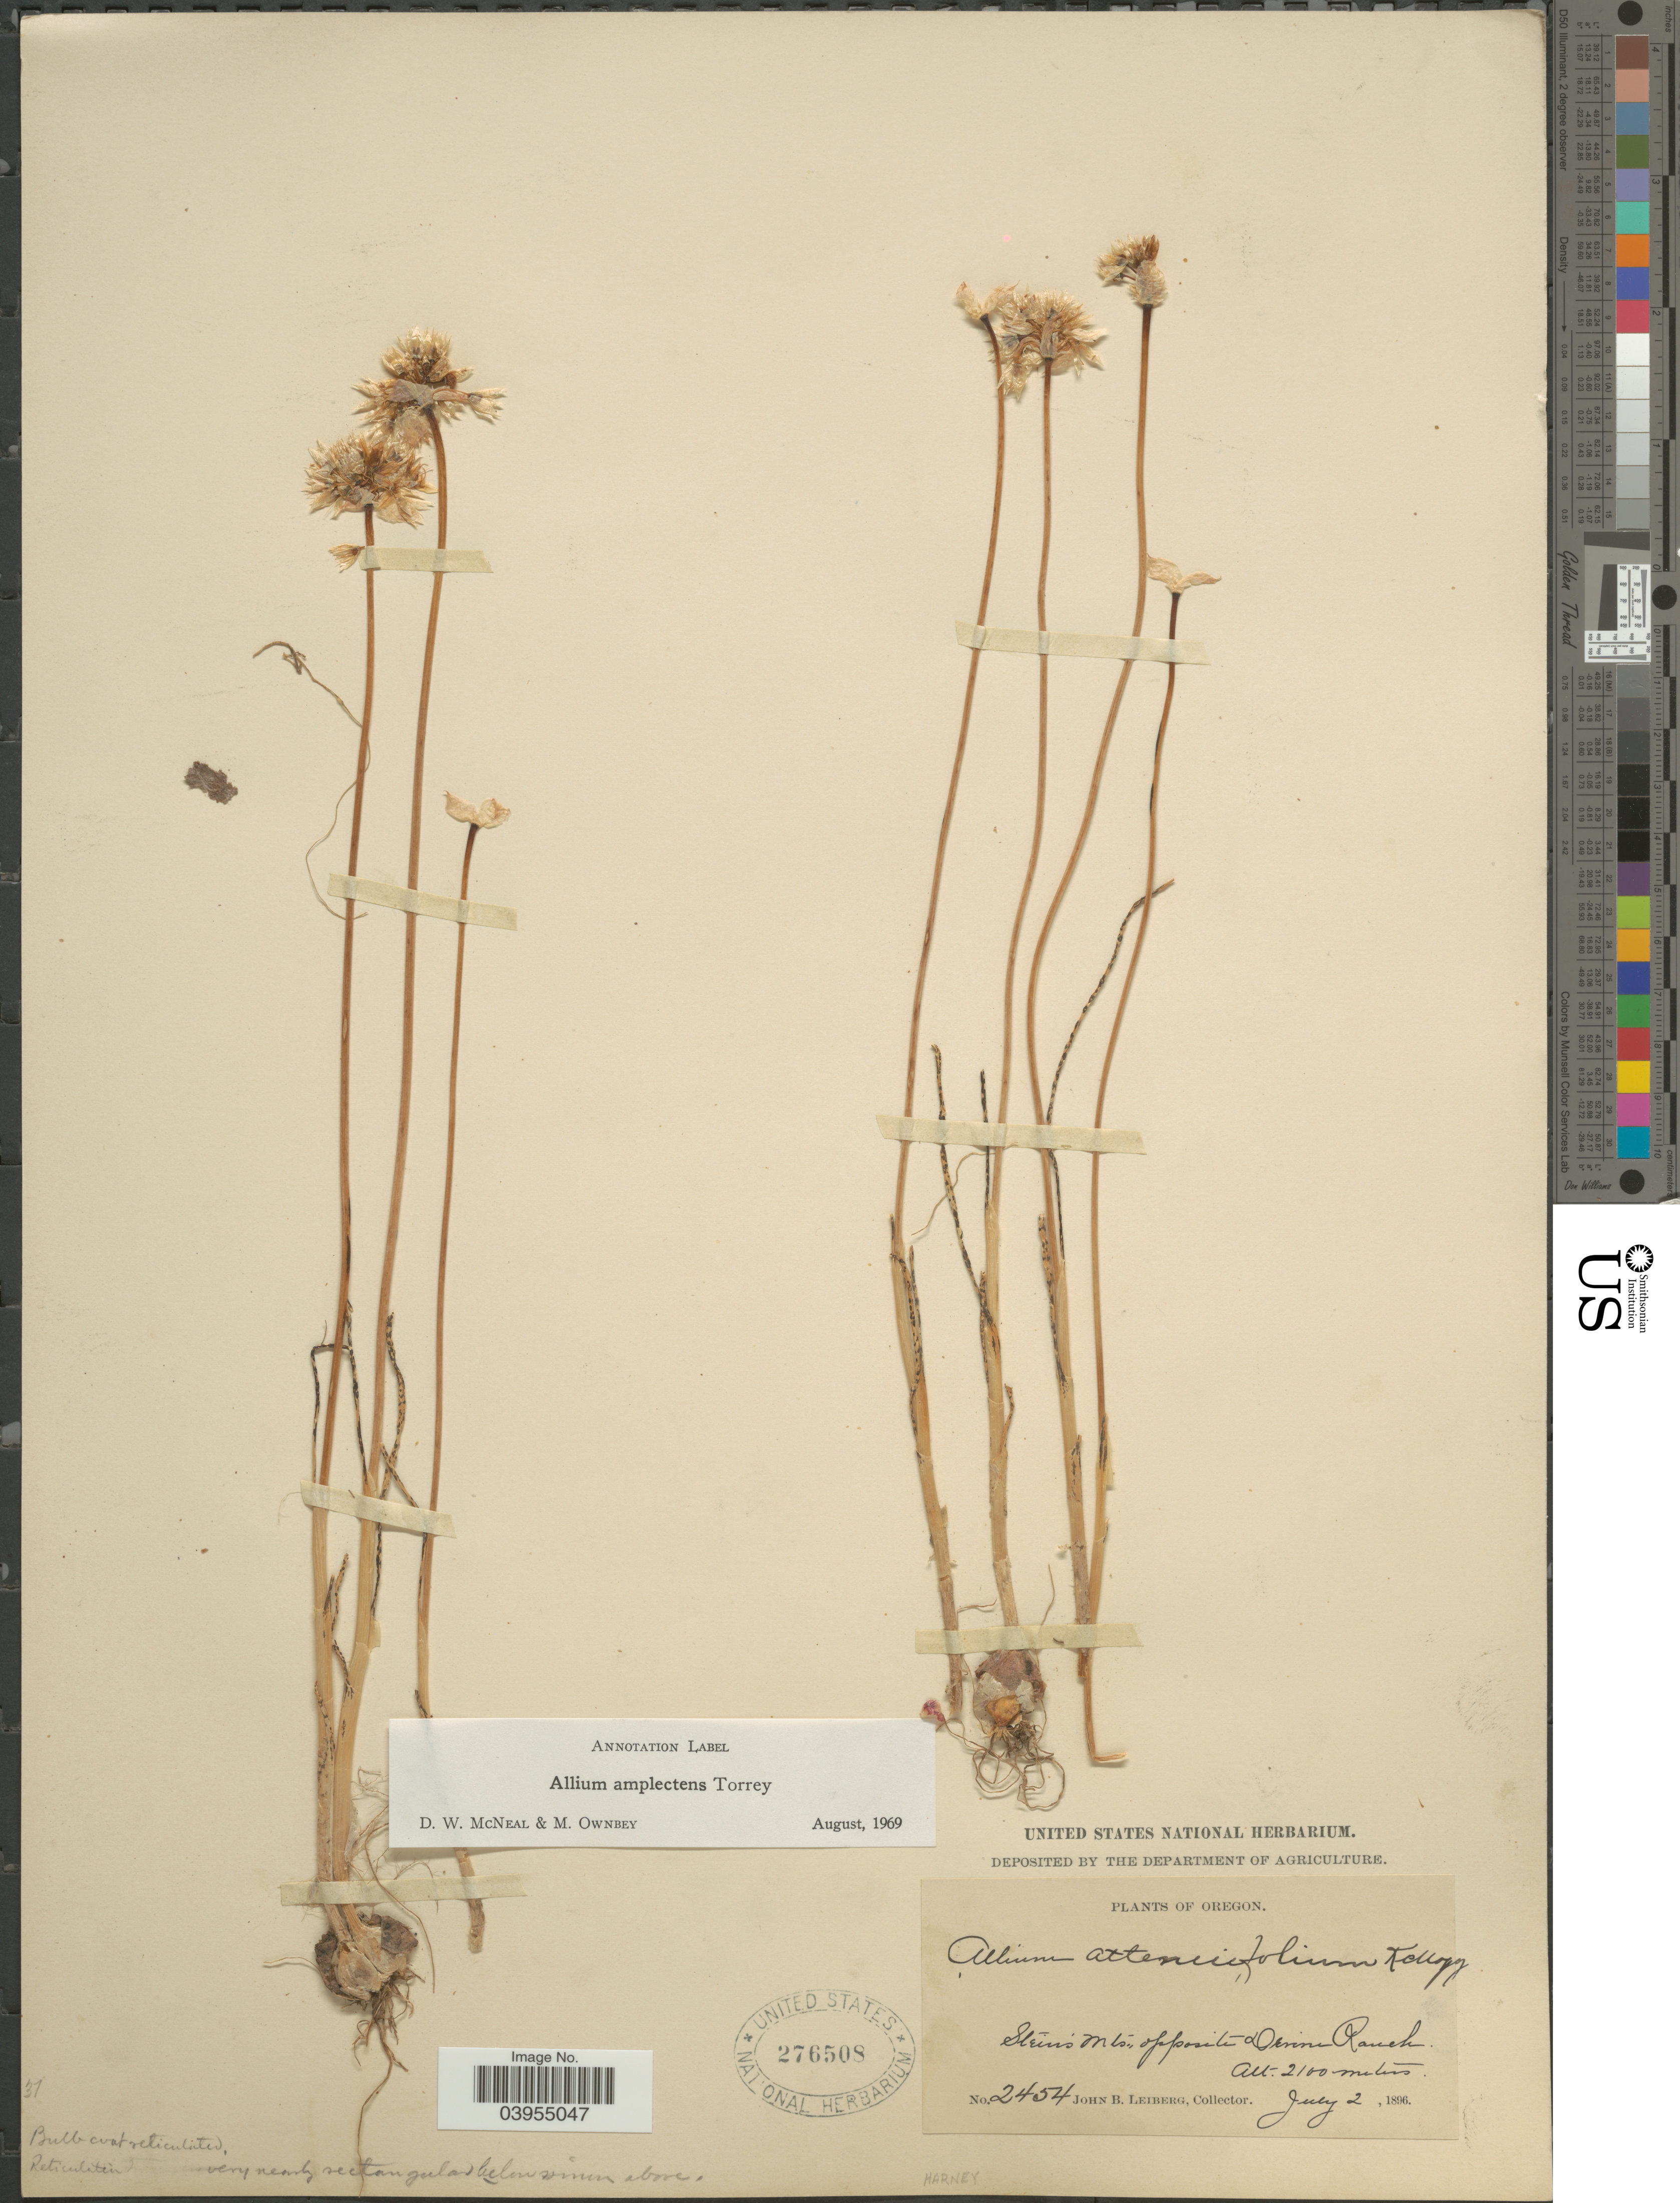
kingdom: Plantae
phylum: Tracheophyta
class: Liliopsida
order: Asparagales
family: Amaryllidaceae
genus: Allium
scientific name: Allium amplectens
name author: Torr.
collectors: J. B. Leiberg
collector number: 2454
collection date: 1896-07-02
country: United States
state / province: Oregon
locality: Stein's Mts., opposite Devine Ranch. Harney.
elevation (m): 2100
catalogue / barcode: US 276508